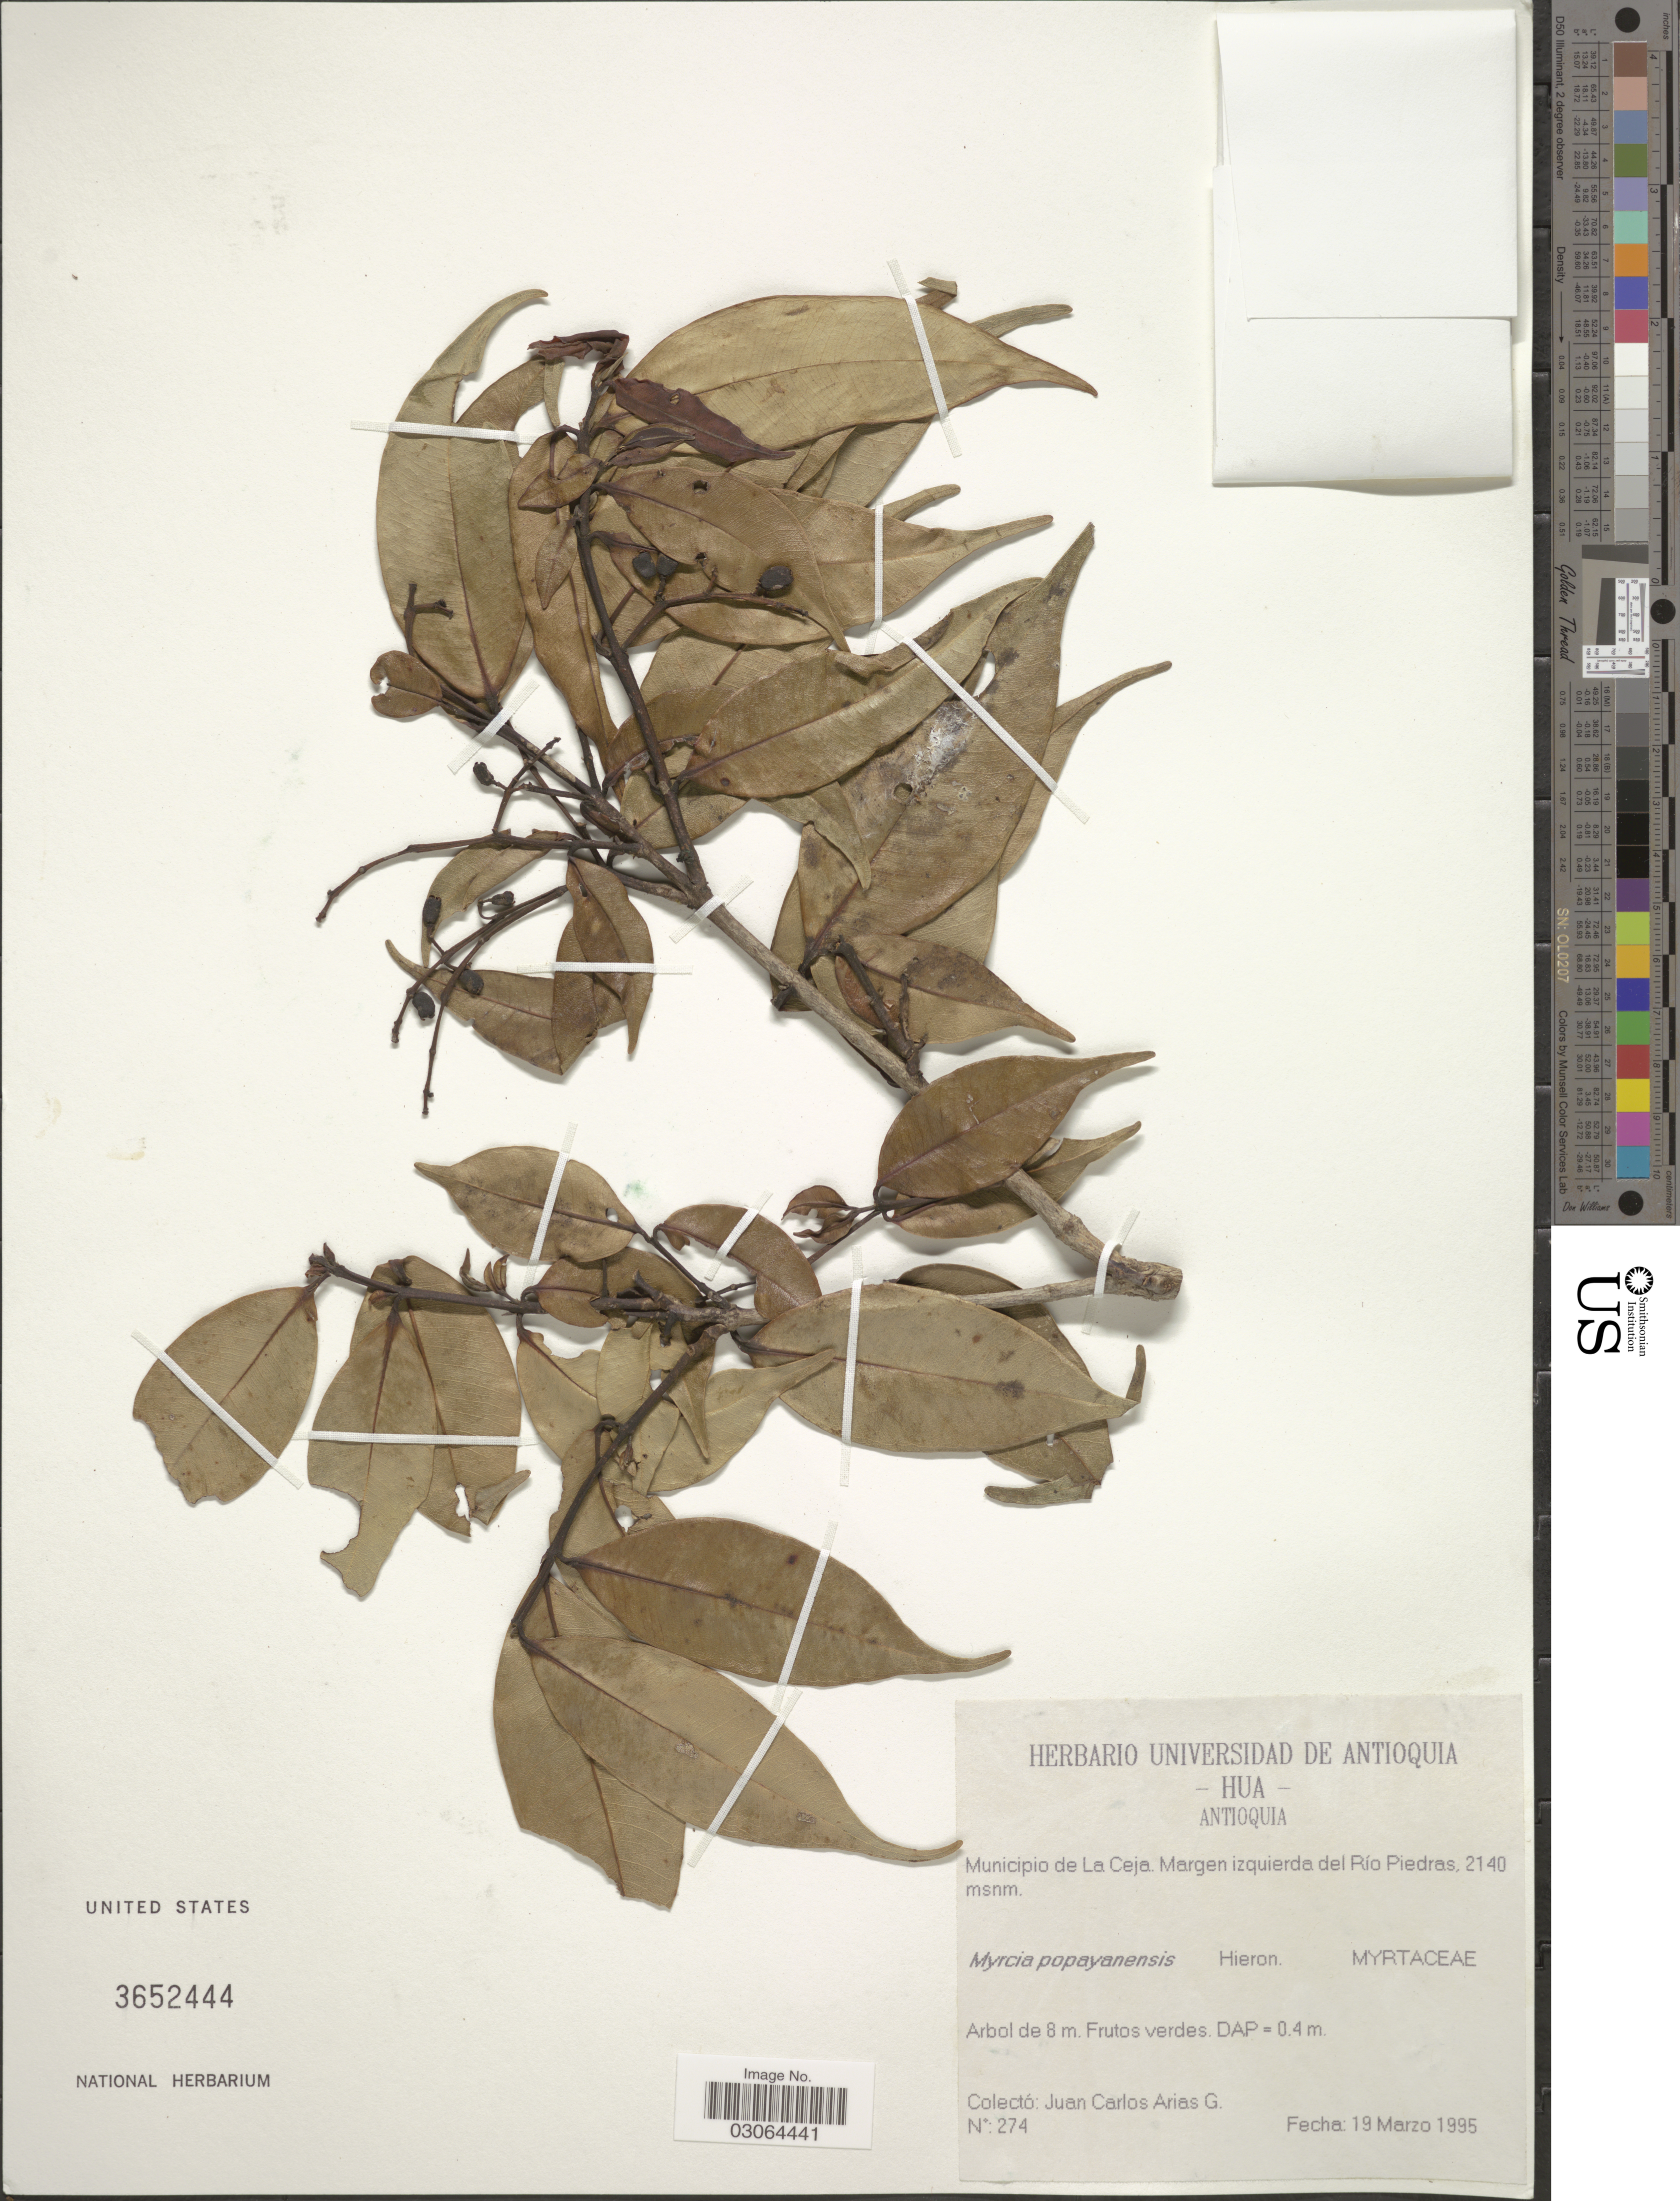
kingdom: Plantae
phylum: Tracheophyta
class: Magnoliopsida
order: Myrtales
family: Myrtaceae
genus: Myrcia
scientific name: Myrcia popayanensis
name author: Hieron.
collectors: J. Arias G.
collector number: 274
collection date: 1995-03-19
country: Colombia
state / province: Antioquia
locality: Municipio de La Ceja. Margen izquierda del Río Piedras.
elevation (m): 2140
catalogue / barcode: US 3652444